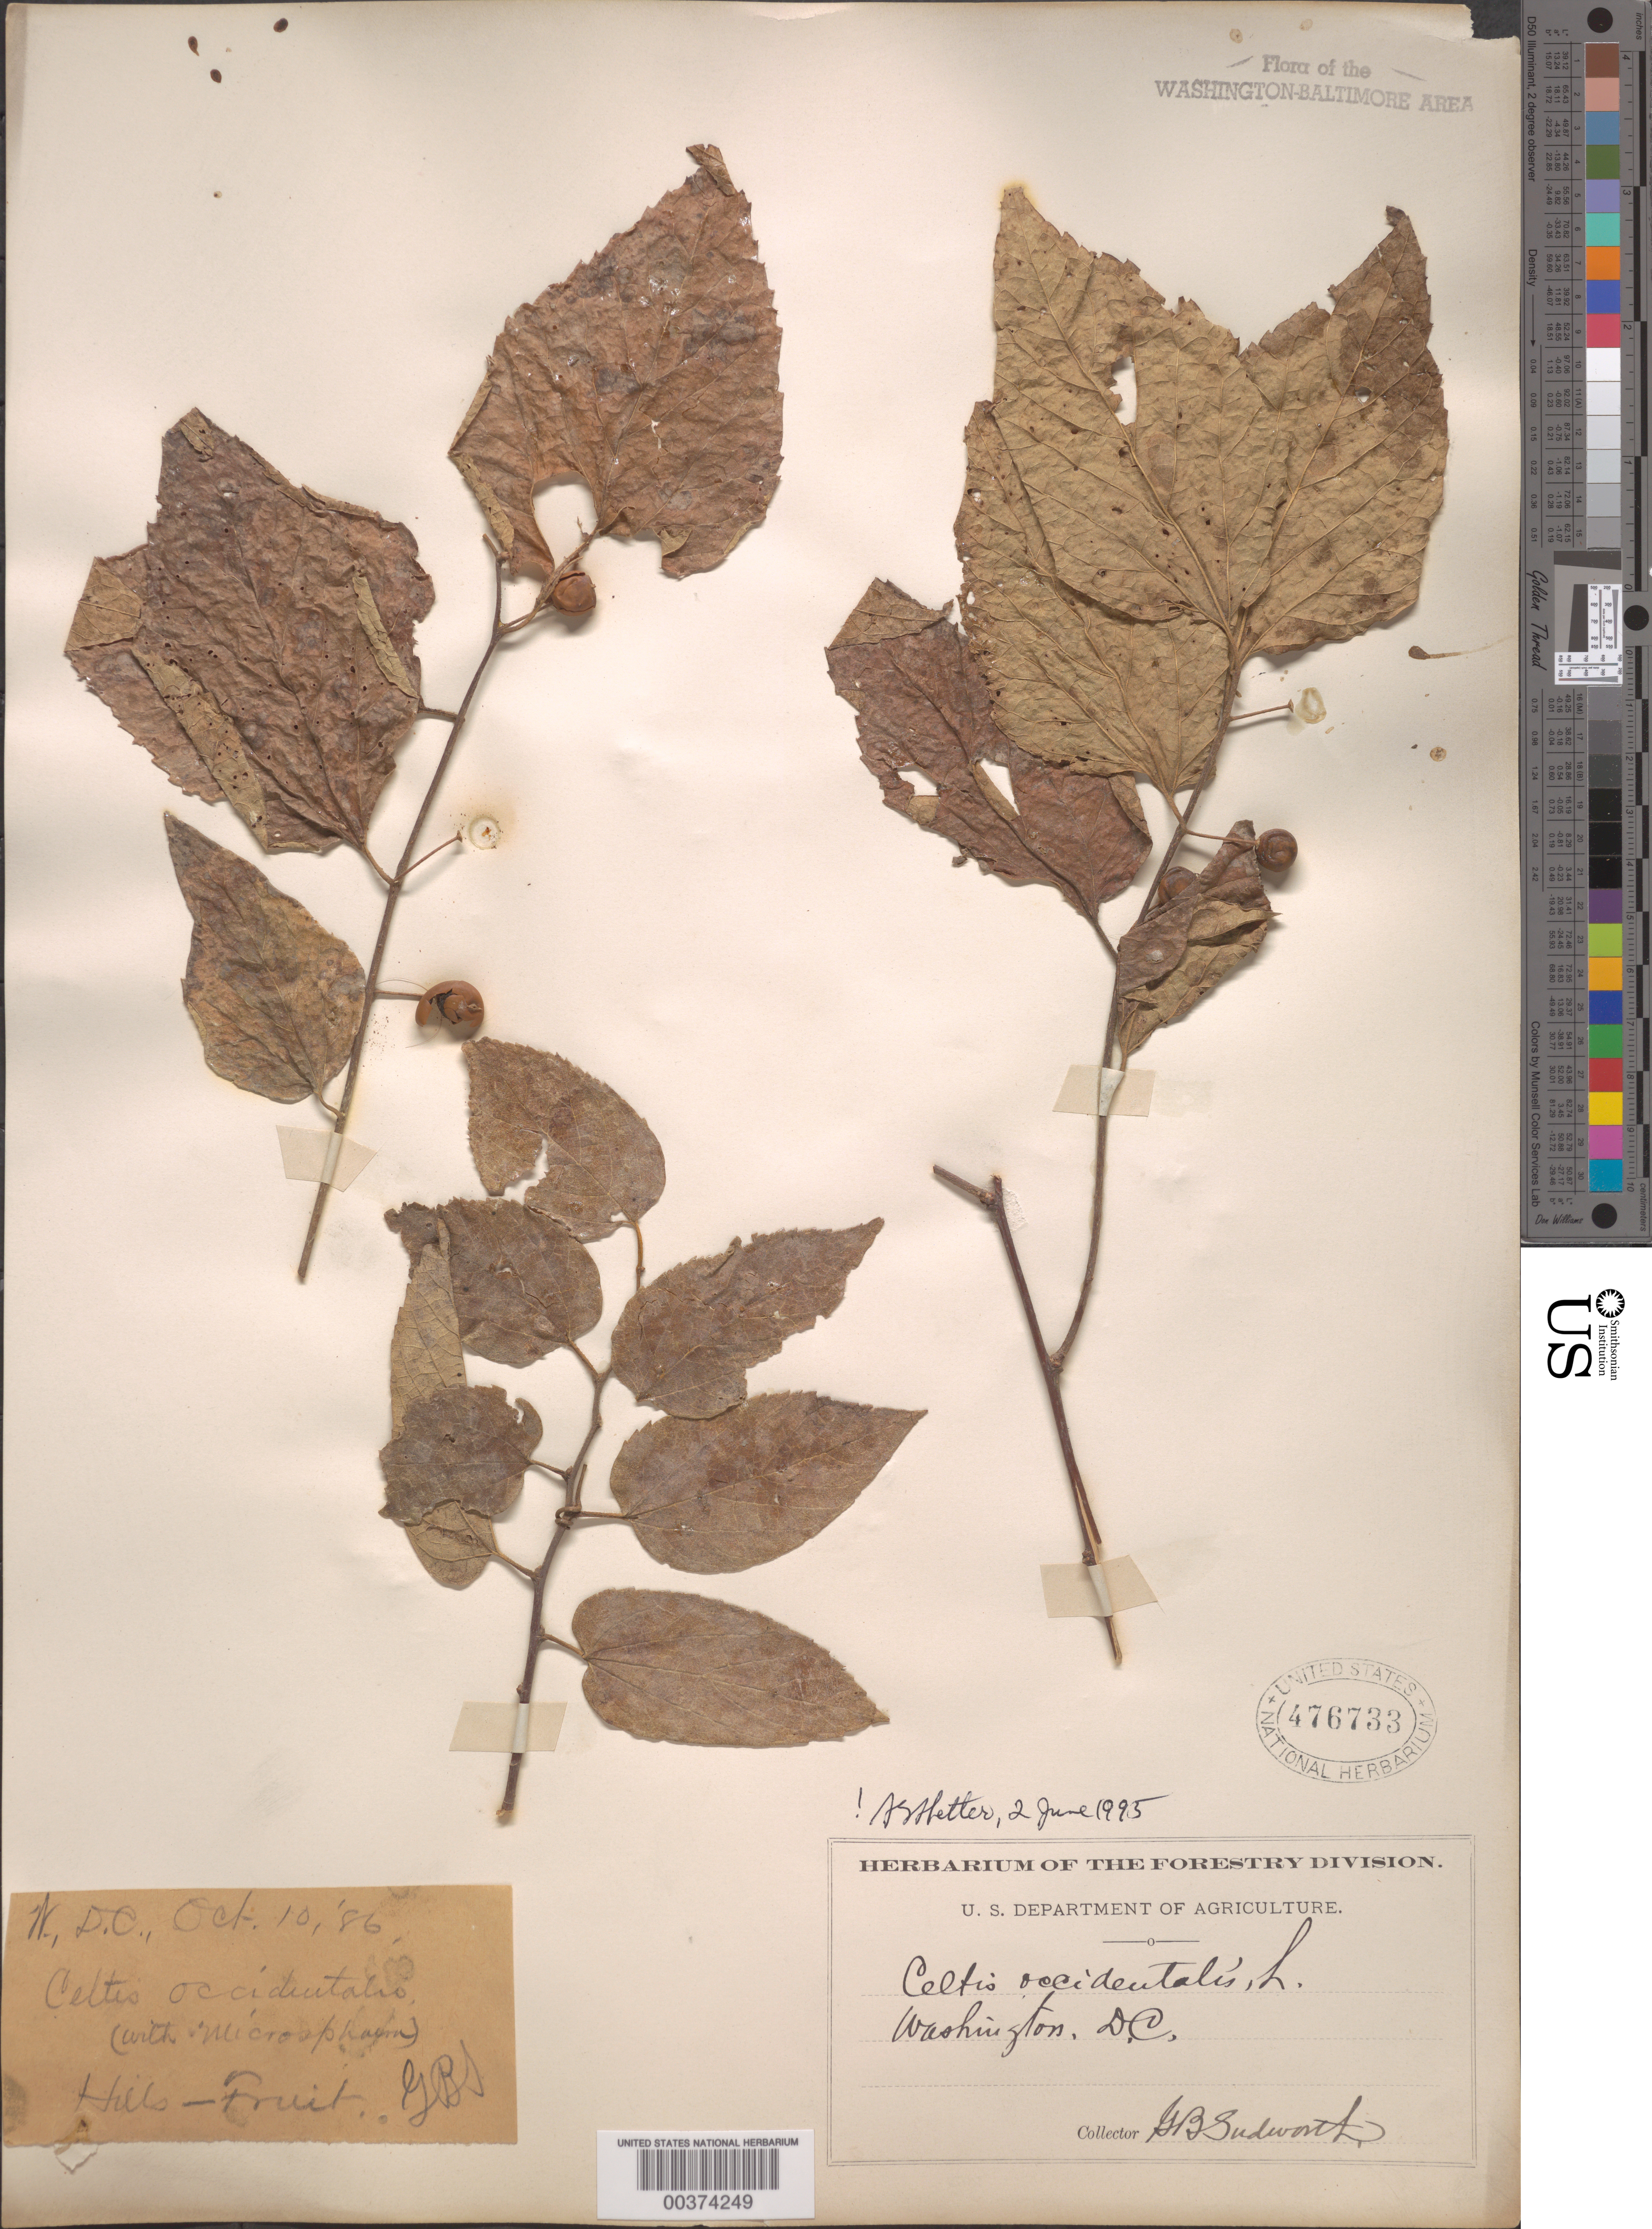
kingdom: Plantae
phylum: Tracheophyta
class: Magnoliopsida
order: Rosales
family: Cannabaceae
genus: Celtis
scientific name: Celtis occidentalis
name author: L.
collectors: G. B. Sudworth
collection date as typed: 10 Oct 1886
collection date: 1886-10-10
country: United States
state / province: District of Columbia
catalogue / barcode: US 476733